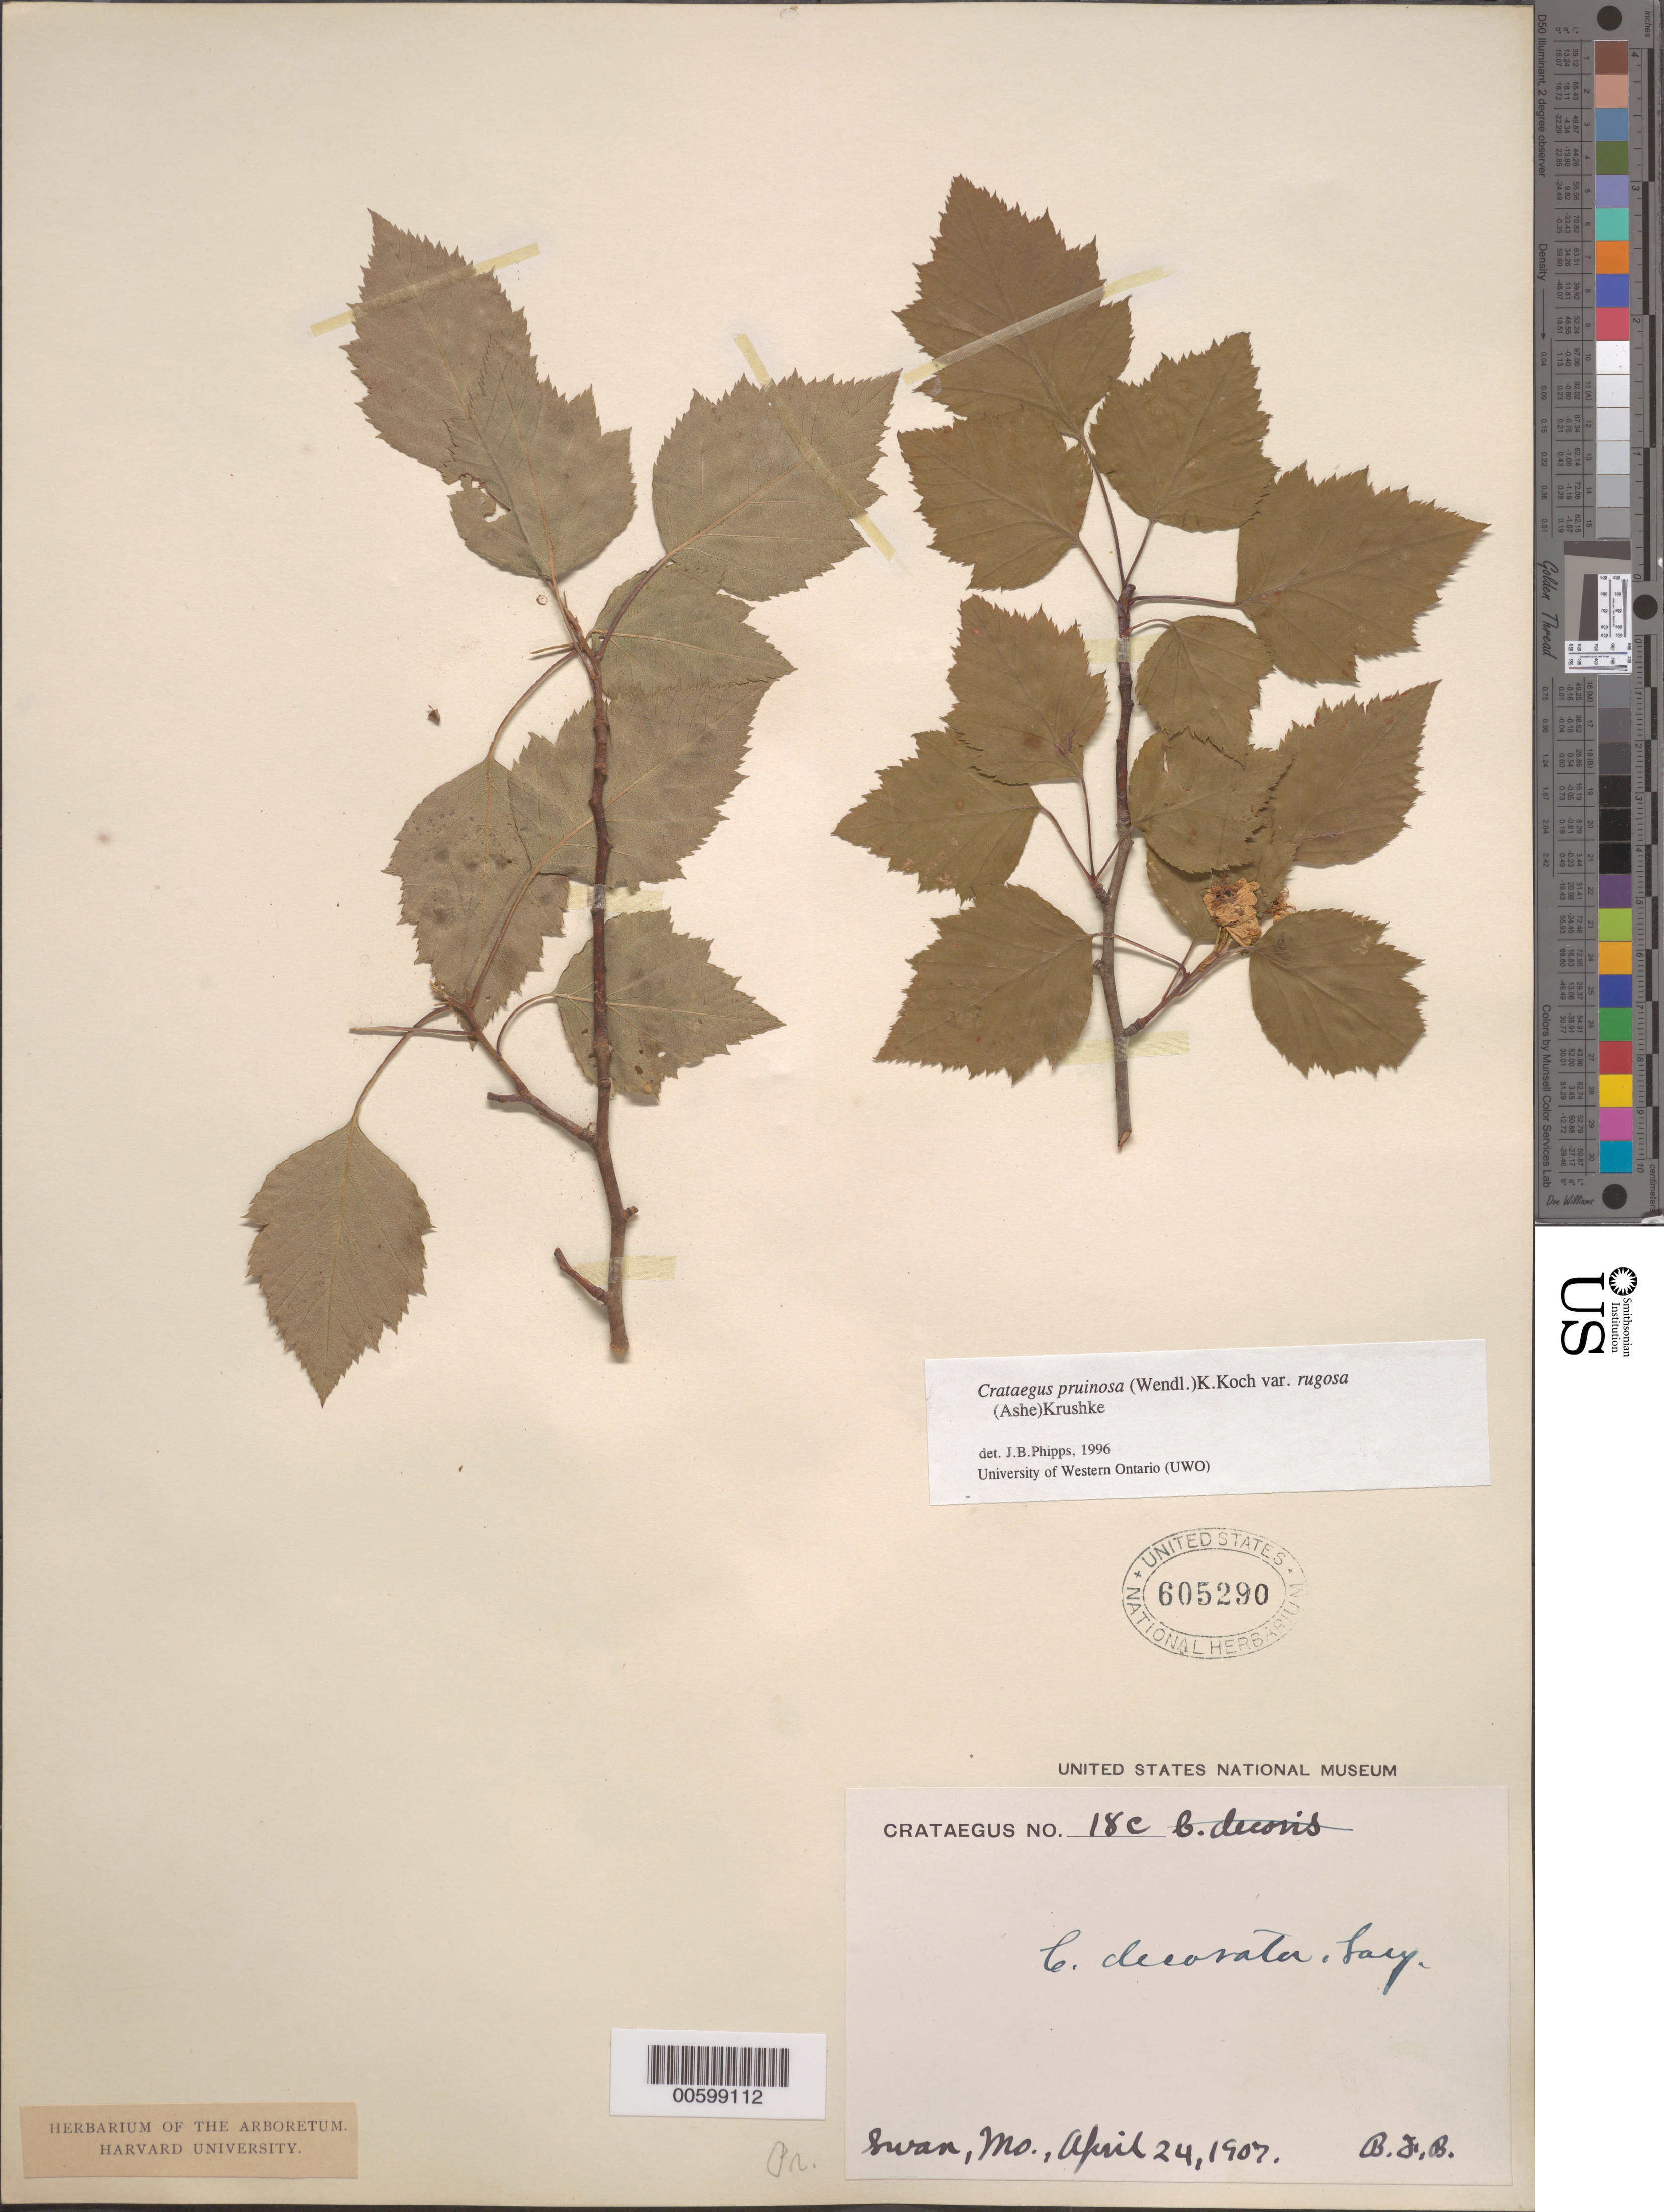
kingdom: Plantae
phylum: Tracheophyta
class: Magnoliopsida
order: Rosales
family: Rosaceae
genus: Crataegus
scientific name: Crataegus pruinosa var. rugosa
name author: (Ashe) Kruschke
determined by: Phipps, James B., (UWO), University of Western Ontario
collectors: B. F. Bush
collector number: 18C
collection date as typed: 24 Apr 1907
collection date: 1907-04-24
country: United States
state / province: Missouri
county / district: Taney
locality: Swan.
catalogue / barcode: US 605290